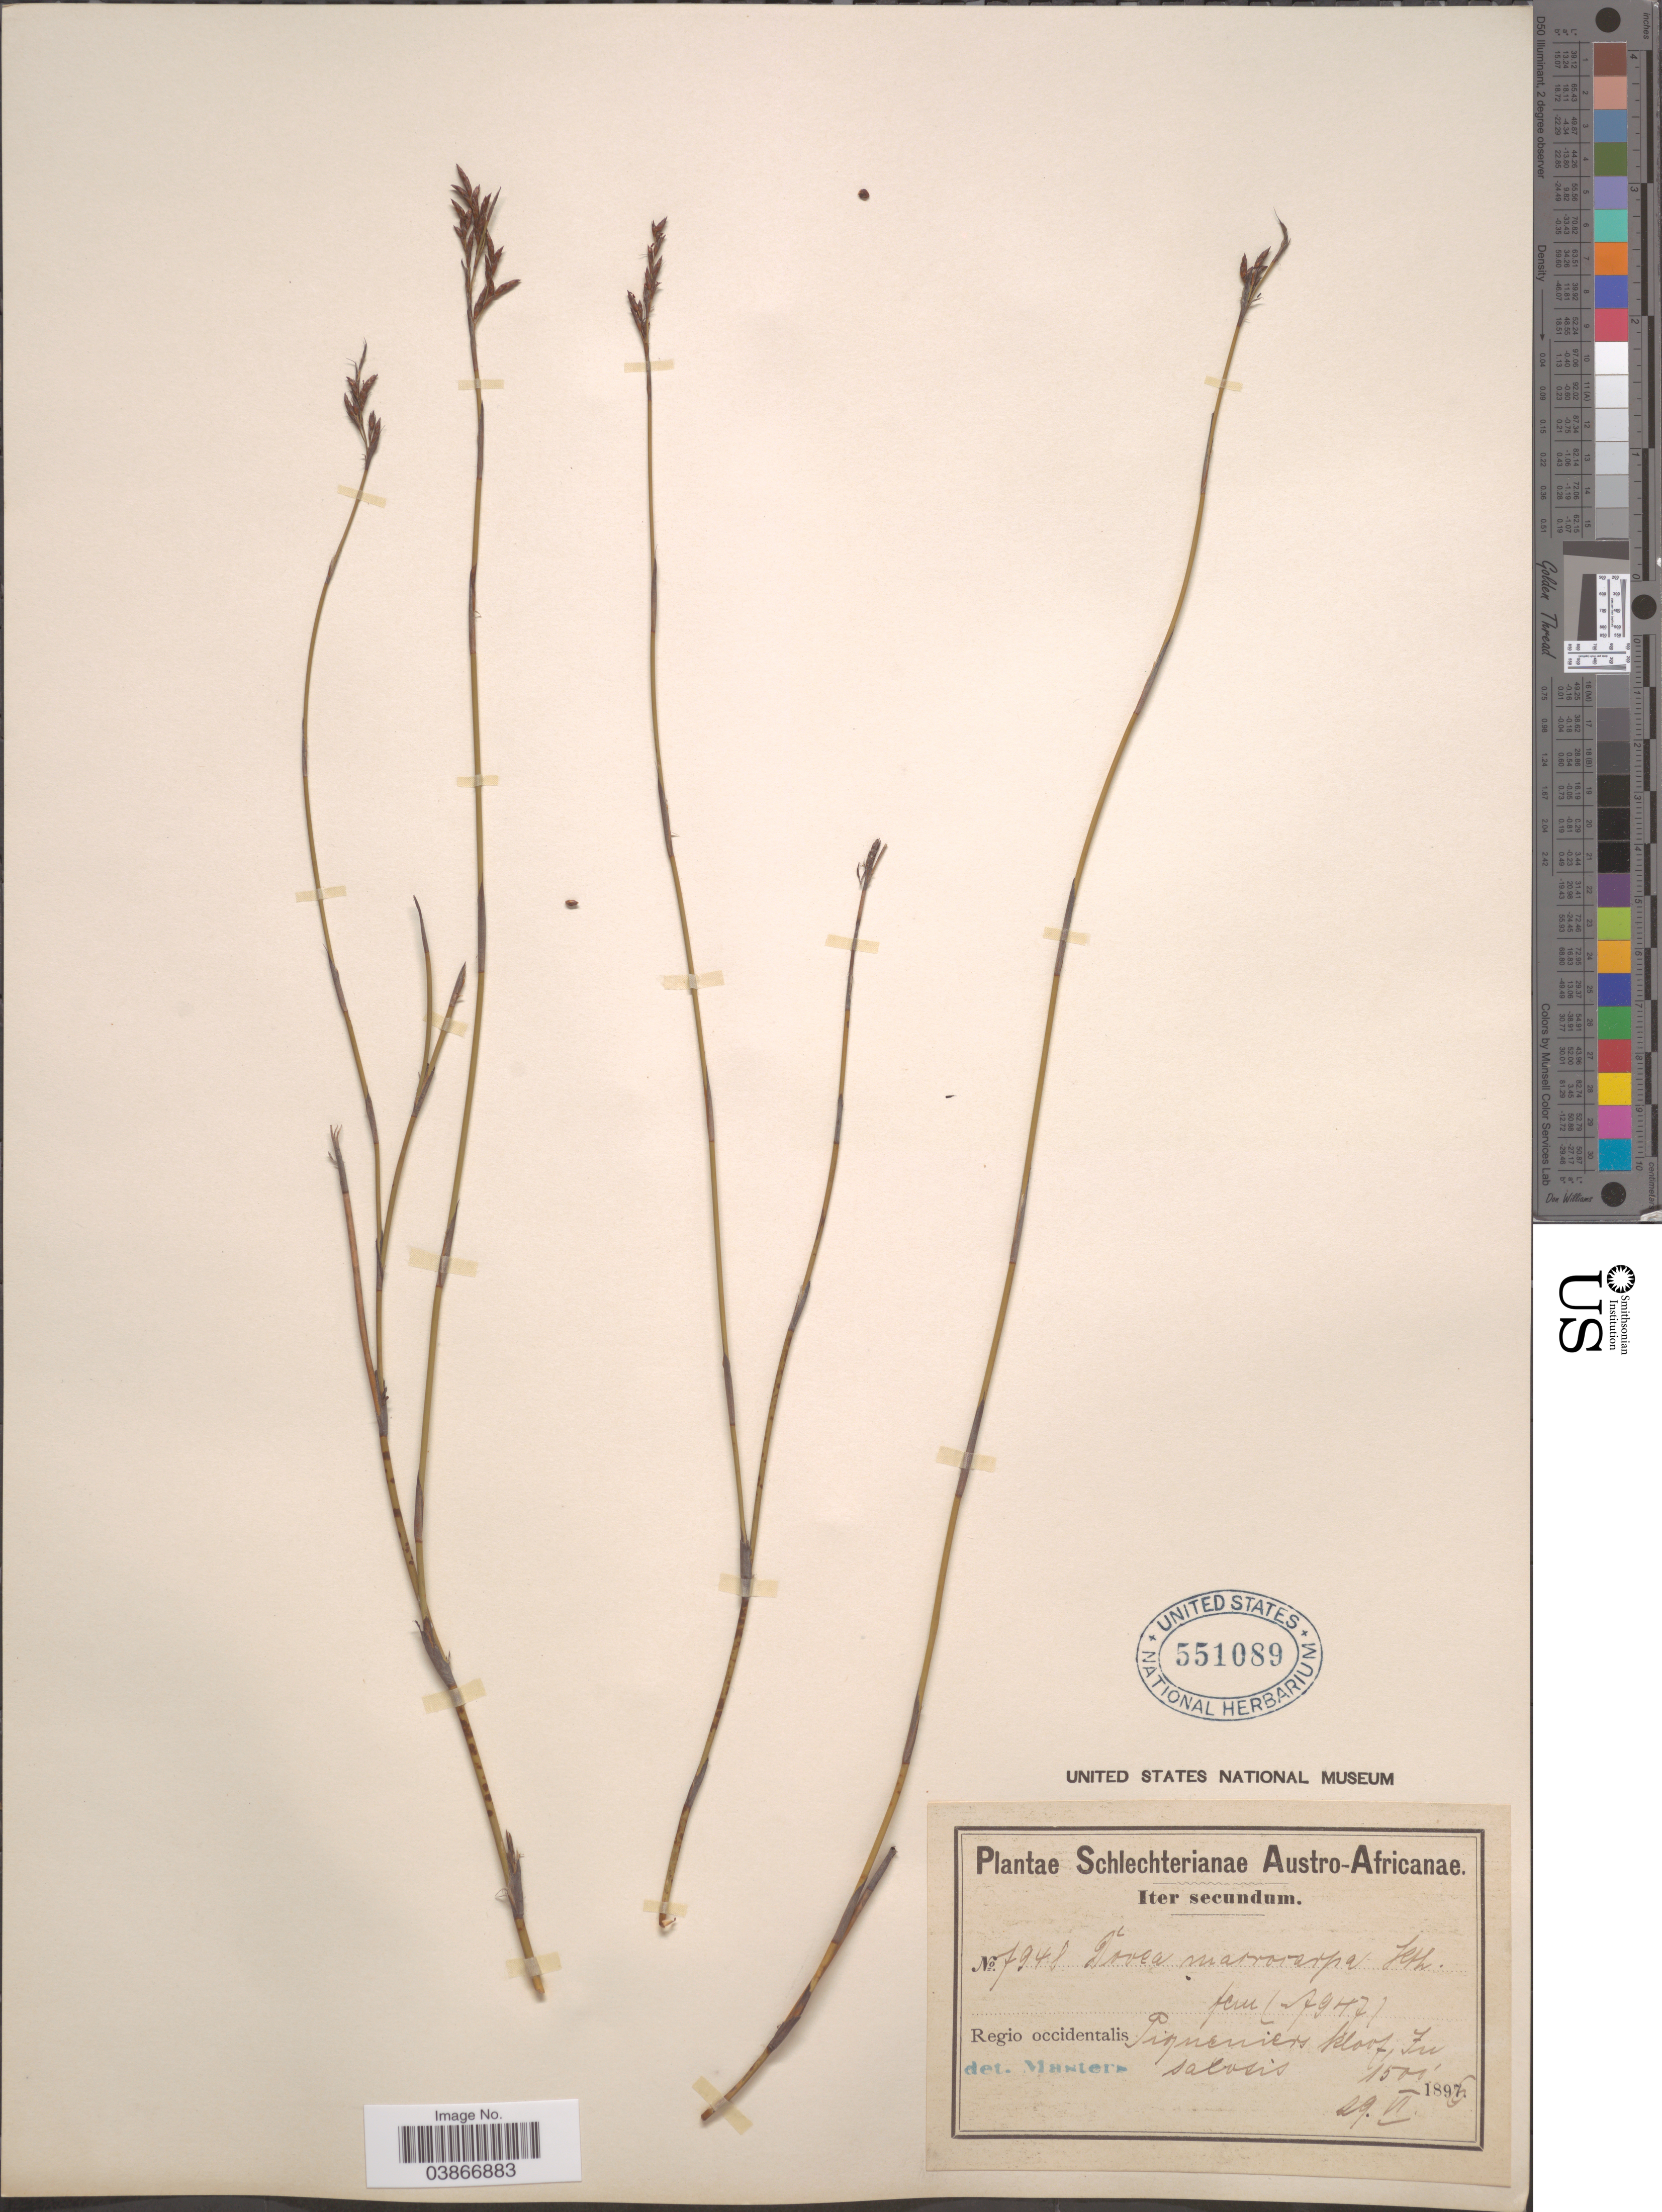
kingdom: Plantae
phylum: Tracheophyta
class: Liliopsida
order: Poales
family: Restionaceae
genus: Elegia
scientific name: Elegia macrocarpa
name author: (Kunth) Moline & H.P. Linder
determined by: Strong, Mark T., (BOT), Smithsonian Institution - National Museum of Natural History (UNITED STATES)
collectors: Schlechter, --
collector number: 7948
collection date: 1896-06-29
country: South Africa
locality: Austro-Africanae. Regio occidentalis. Piqueniers kloof, In saxosis.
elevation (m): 457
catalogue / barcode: US 551089